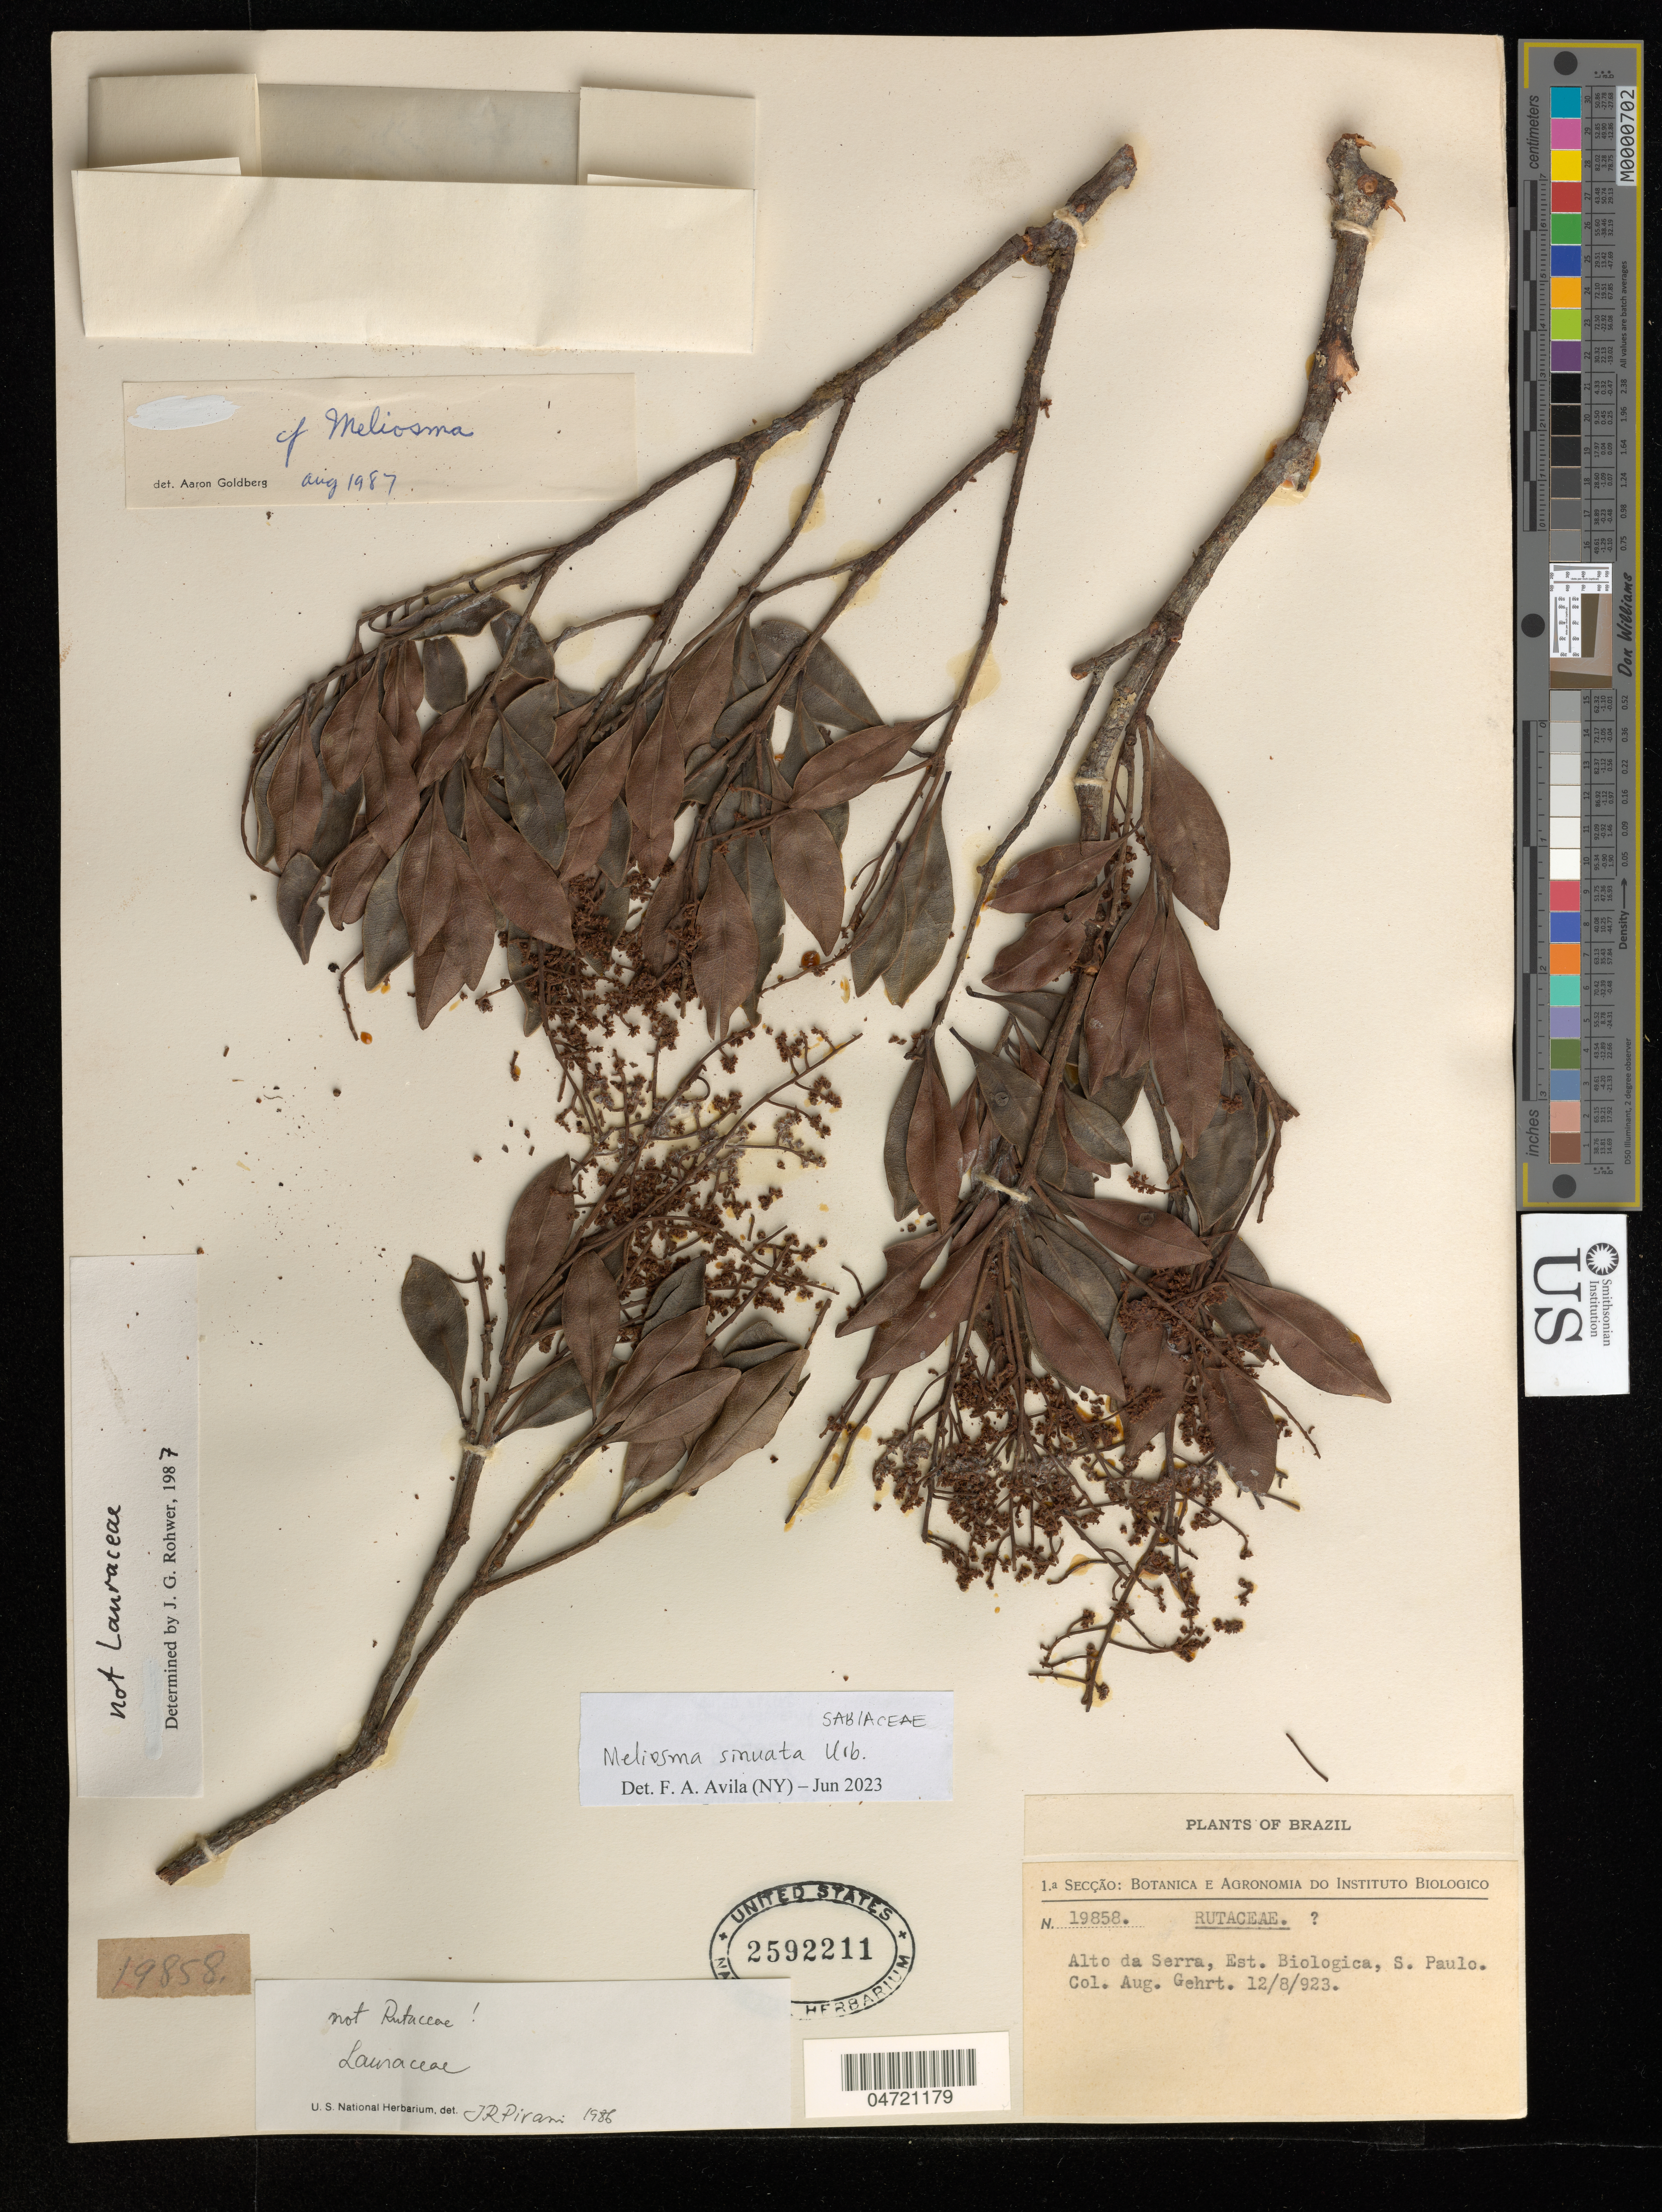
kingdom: Plantae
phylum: Tracheophyta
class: Magnoliopsida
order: Proteales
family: Sabiaceae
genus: Meliosma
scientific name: Meliosma sinuata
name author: Urb.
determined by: Ávila, F. A.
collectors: A. Gehrt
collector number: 19858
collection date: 1923-08-12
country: Brazil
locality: Alto da Serra, Est. Biologica, Sao Paulo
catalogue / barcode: US 2592211